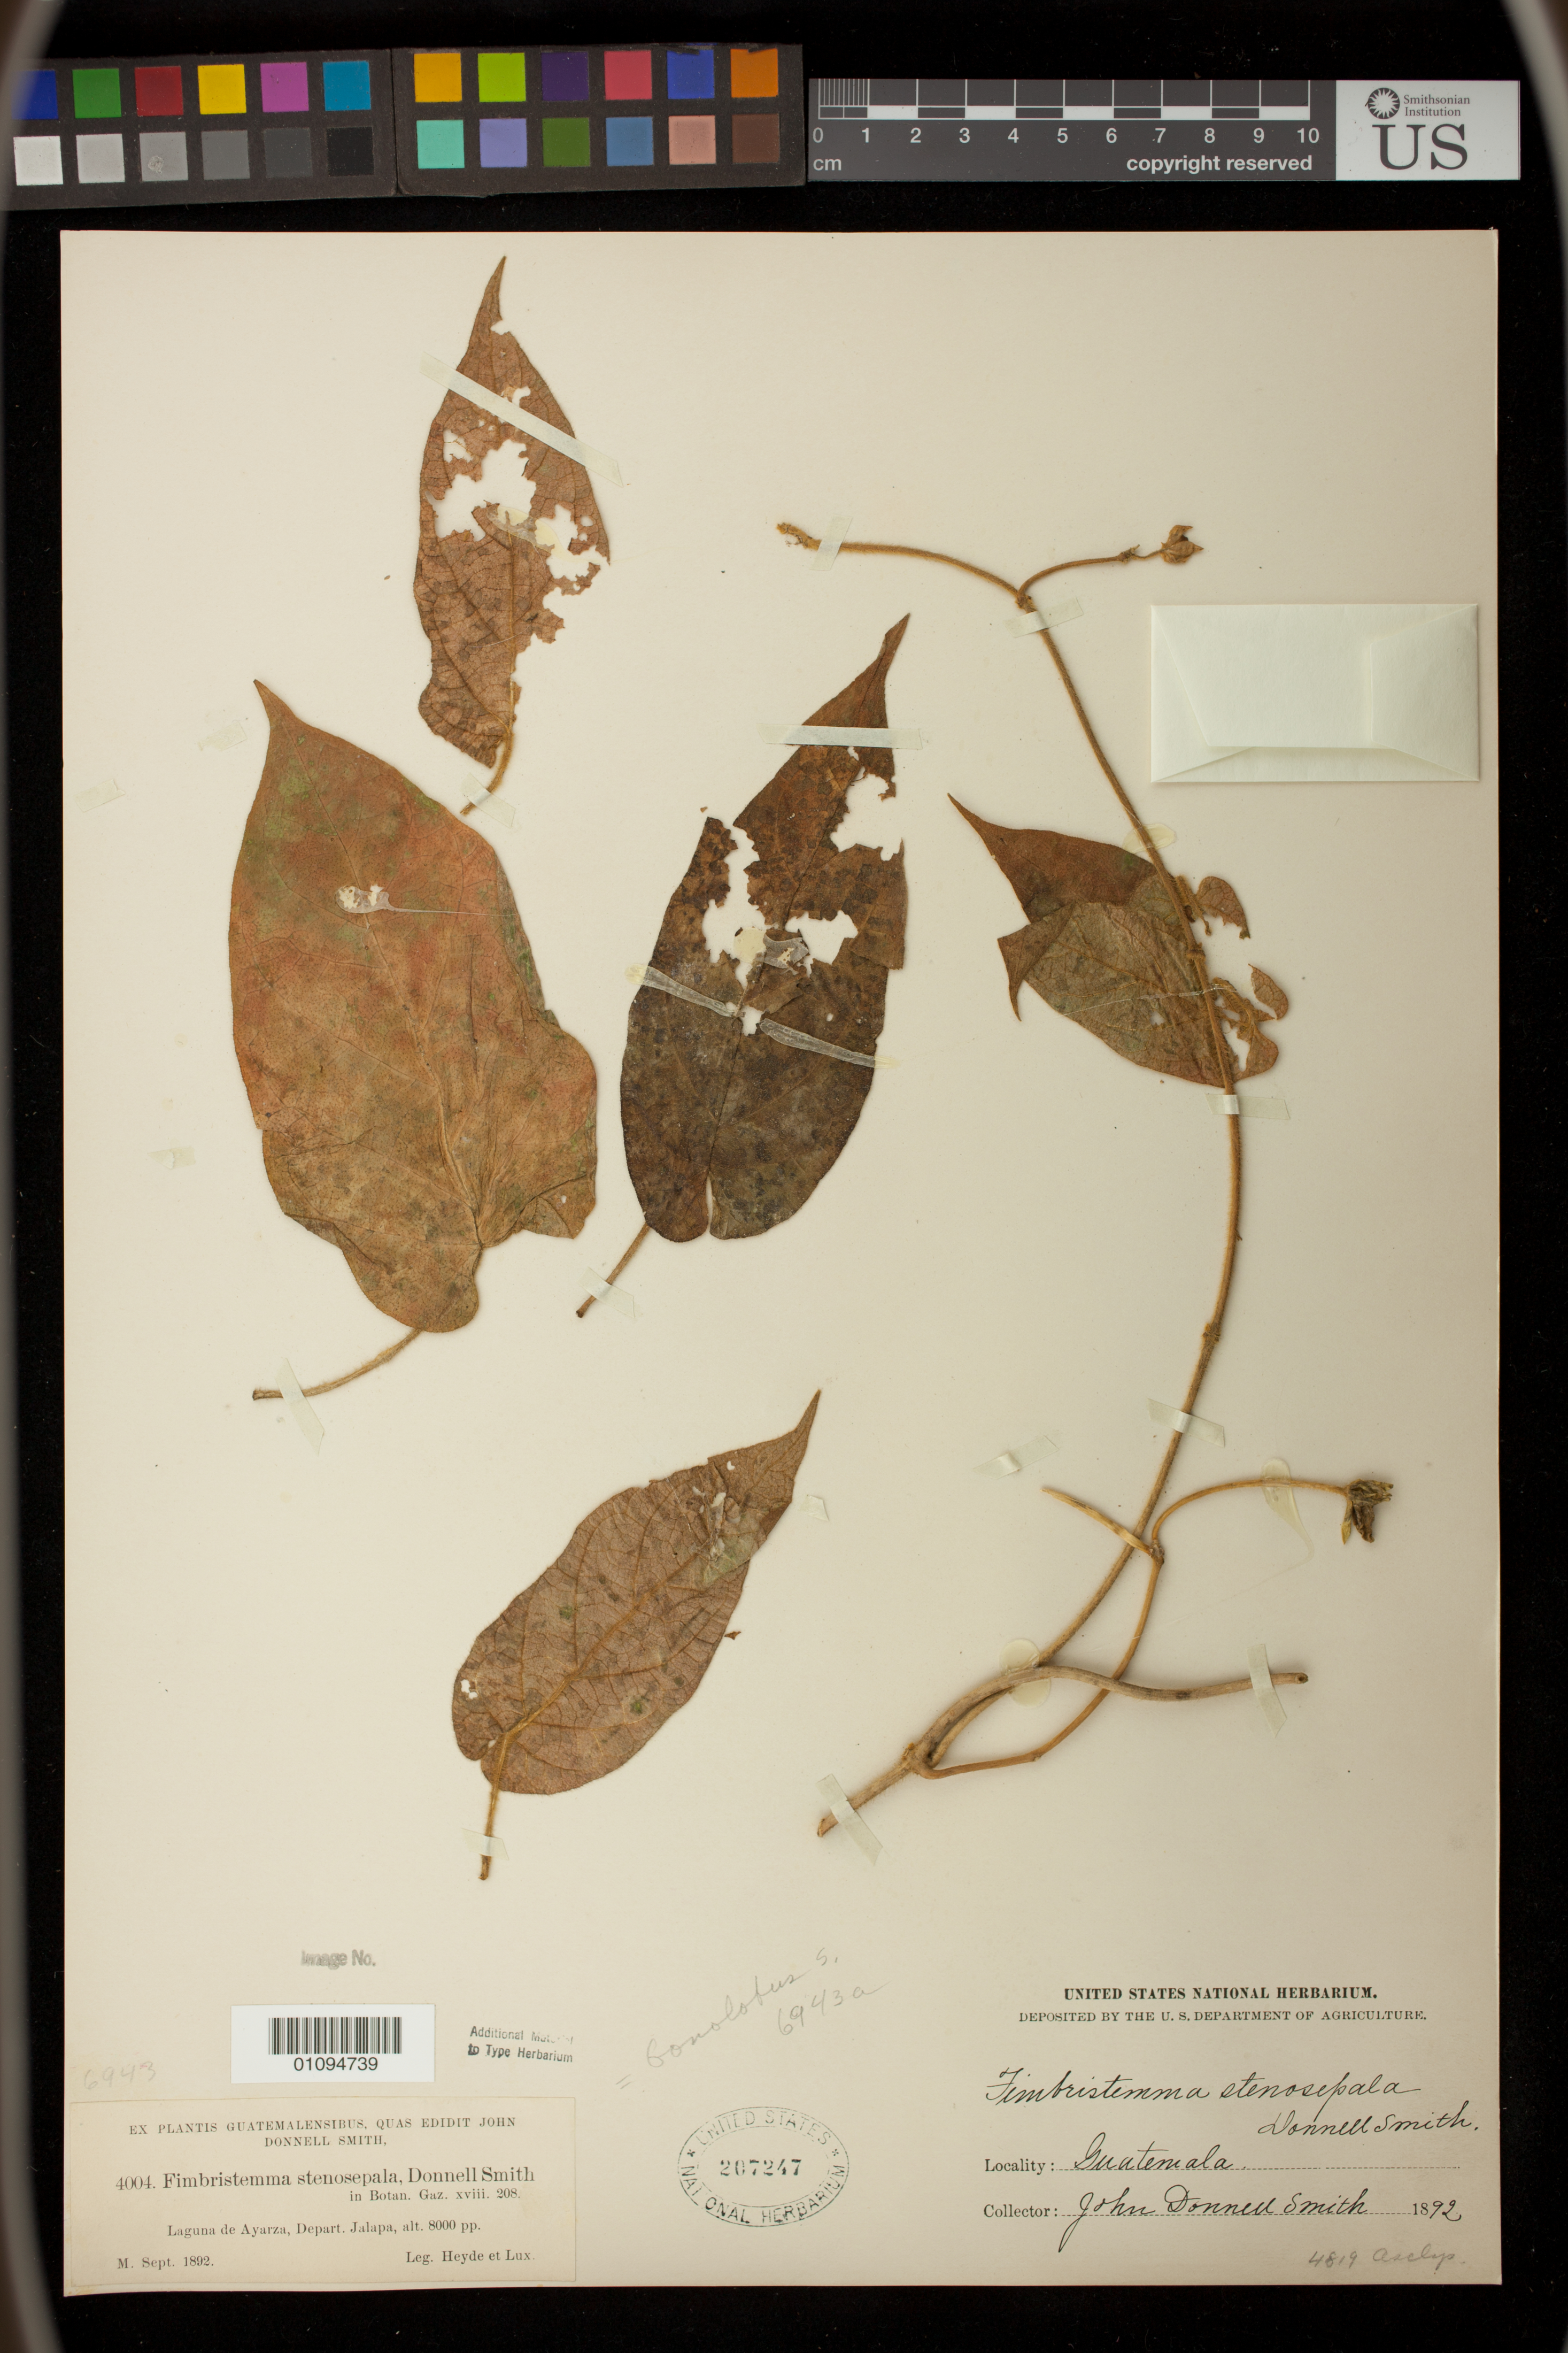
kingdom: Plantae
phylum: Tracheophyta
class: Magnoliopsida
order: Gentianales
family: Apocynaceae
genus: Fimbristemma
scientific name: Fimbristemma stenosepalum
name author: Donn. Sm.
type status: Isotype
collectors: E. T. Heyde & E. Lux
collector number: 4004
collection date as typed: Sep 1892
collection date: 1892-09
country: Guatemala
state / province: Jalapa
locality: Laguna de Ayarza.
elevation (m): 2438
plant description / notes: Two labels on specimen; John Donnell Smith, 1892 is the other label.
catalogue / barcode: US 207247